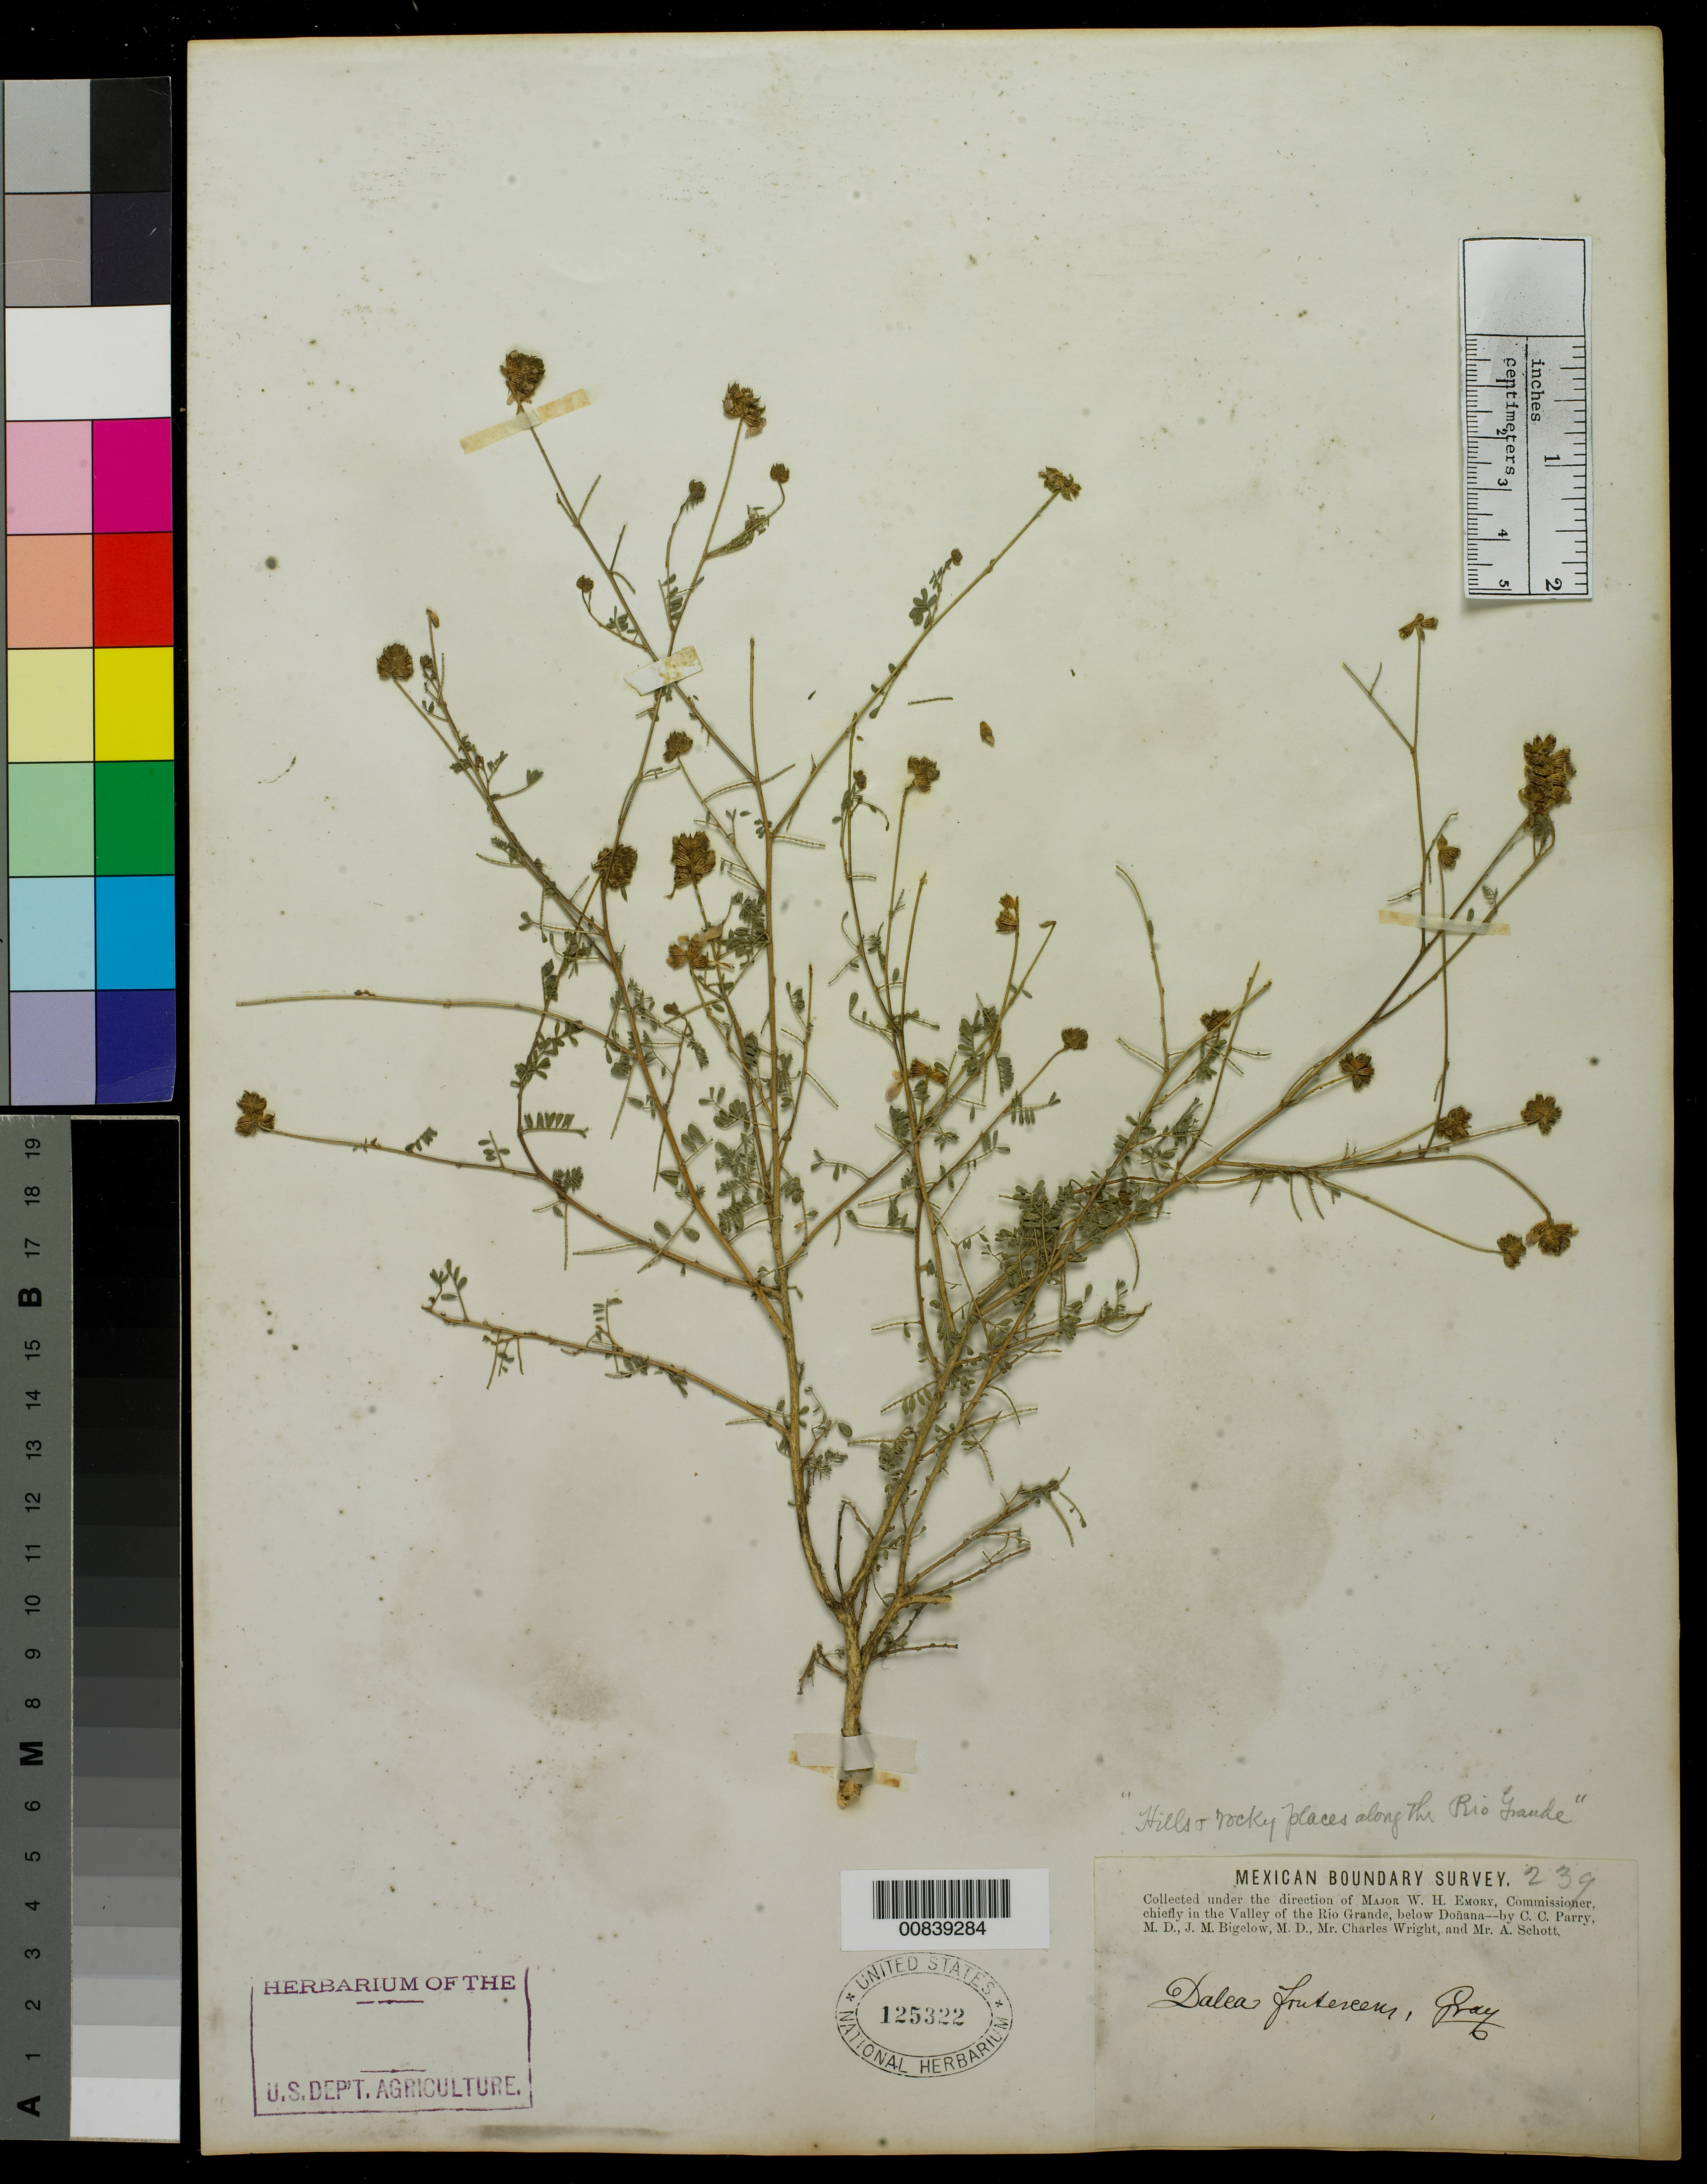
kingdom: Plantae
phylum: Tracheophyta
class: Magnoliopsida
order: Fabales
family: Fabaceae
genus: Dalea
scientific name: Dalea frutescens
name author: A. Gray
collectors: C. C. Parry, J. M. Bigelow, C. Wright & A. C. V. Schott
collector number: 239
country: United States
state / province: New Mexico / Texas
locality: Valley of the Rio Grande, below Doñana. Along Rio Grande.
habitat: Hills and rocky places along the river.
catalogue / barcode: US 125322